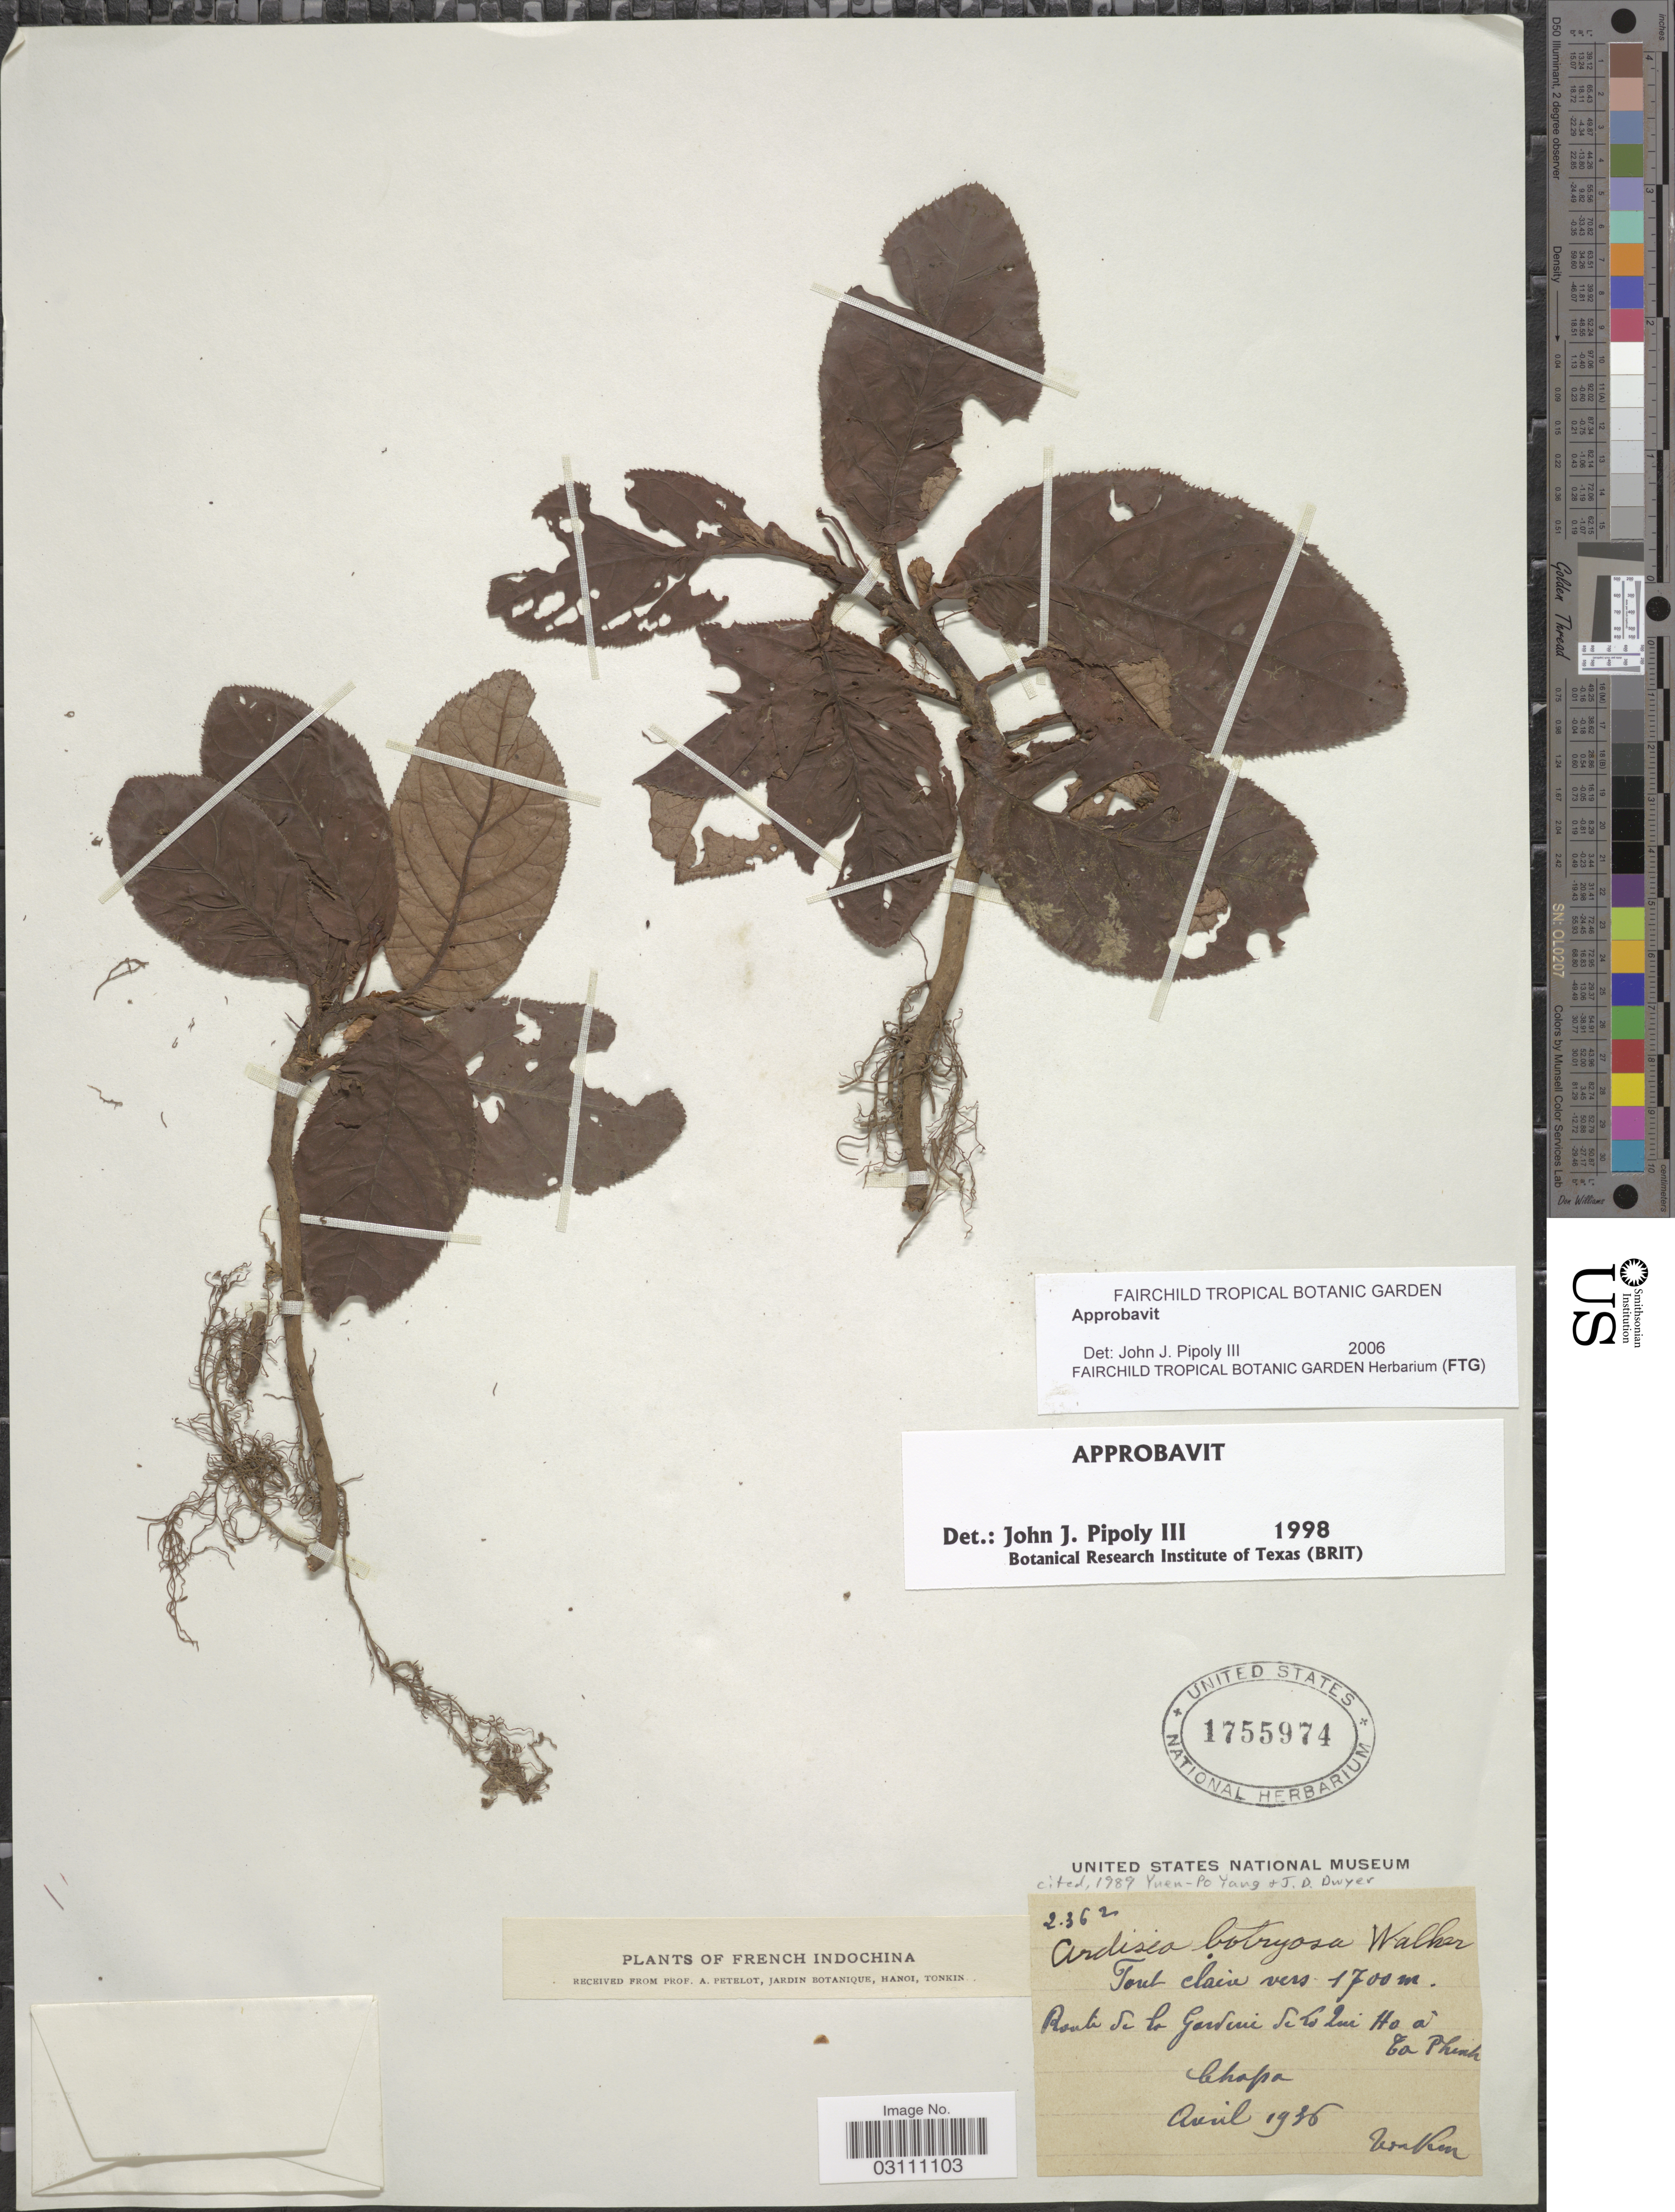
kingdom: Plantae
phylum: Tracheophyta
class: Magnoliopsida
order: Ericales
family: Primulaceae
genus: Ardisia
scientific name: Ardisia botryosa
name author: E. Walker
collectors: A. Petelot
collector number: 2362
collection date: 1936-04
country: Vietnam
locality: French Indochina. Route de la Gardeni de Lo Zui Ho à Ta Phinh. Chapa.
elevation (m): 1700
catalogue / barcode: US 1755974